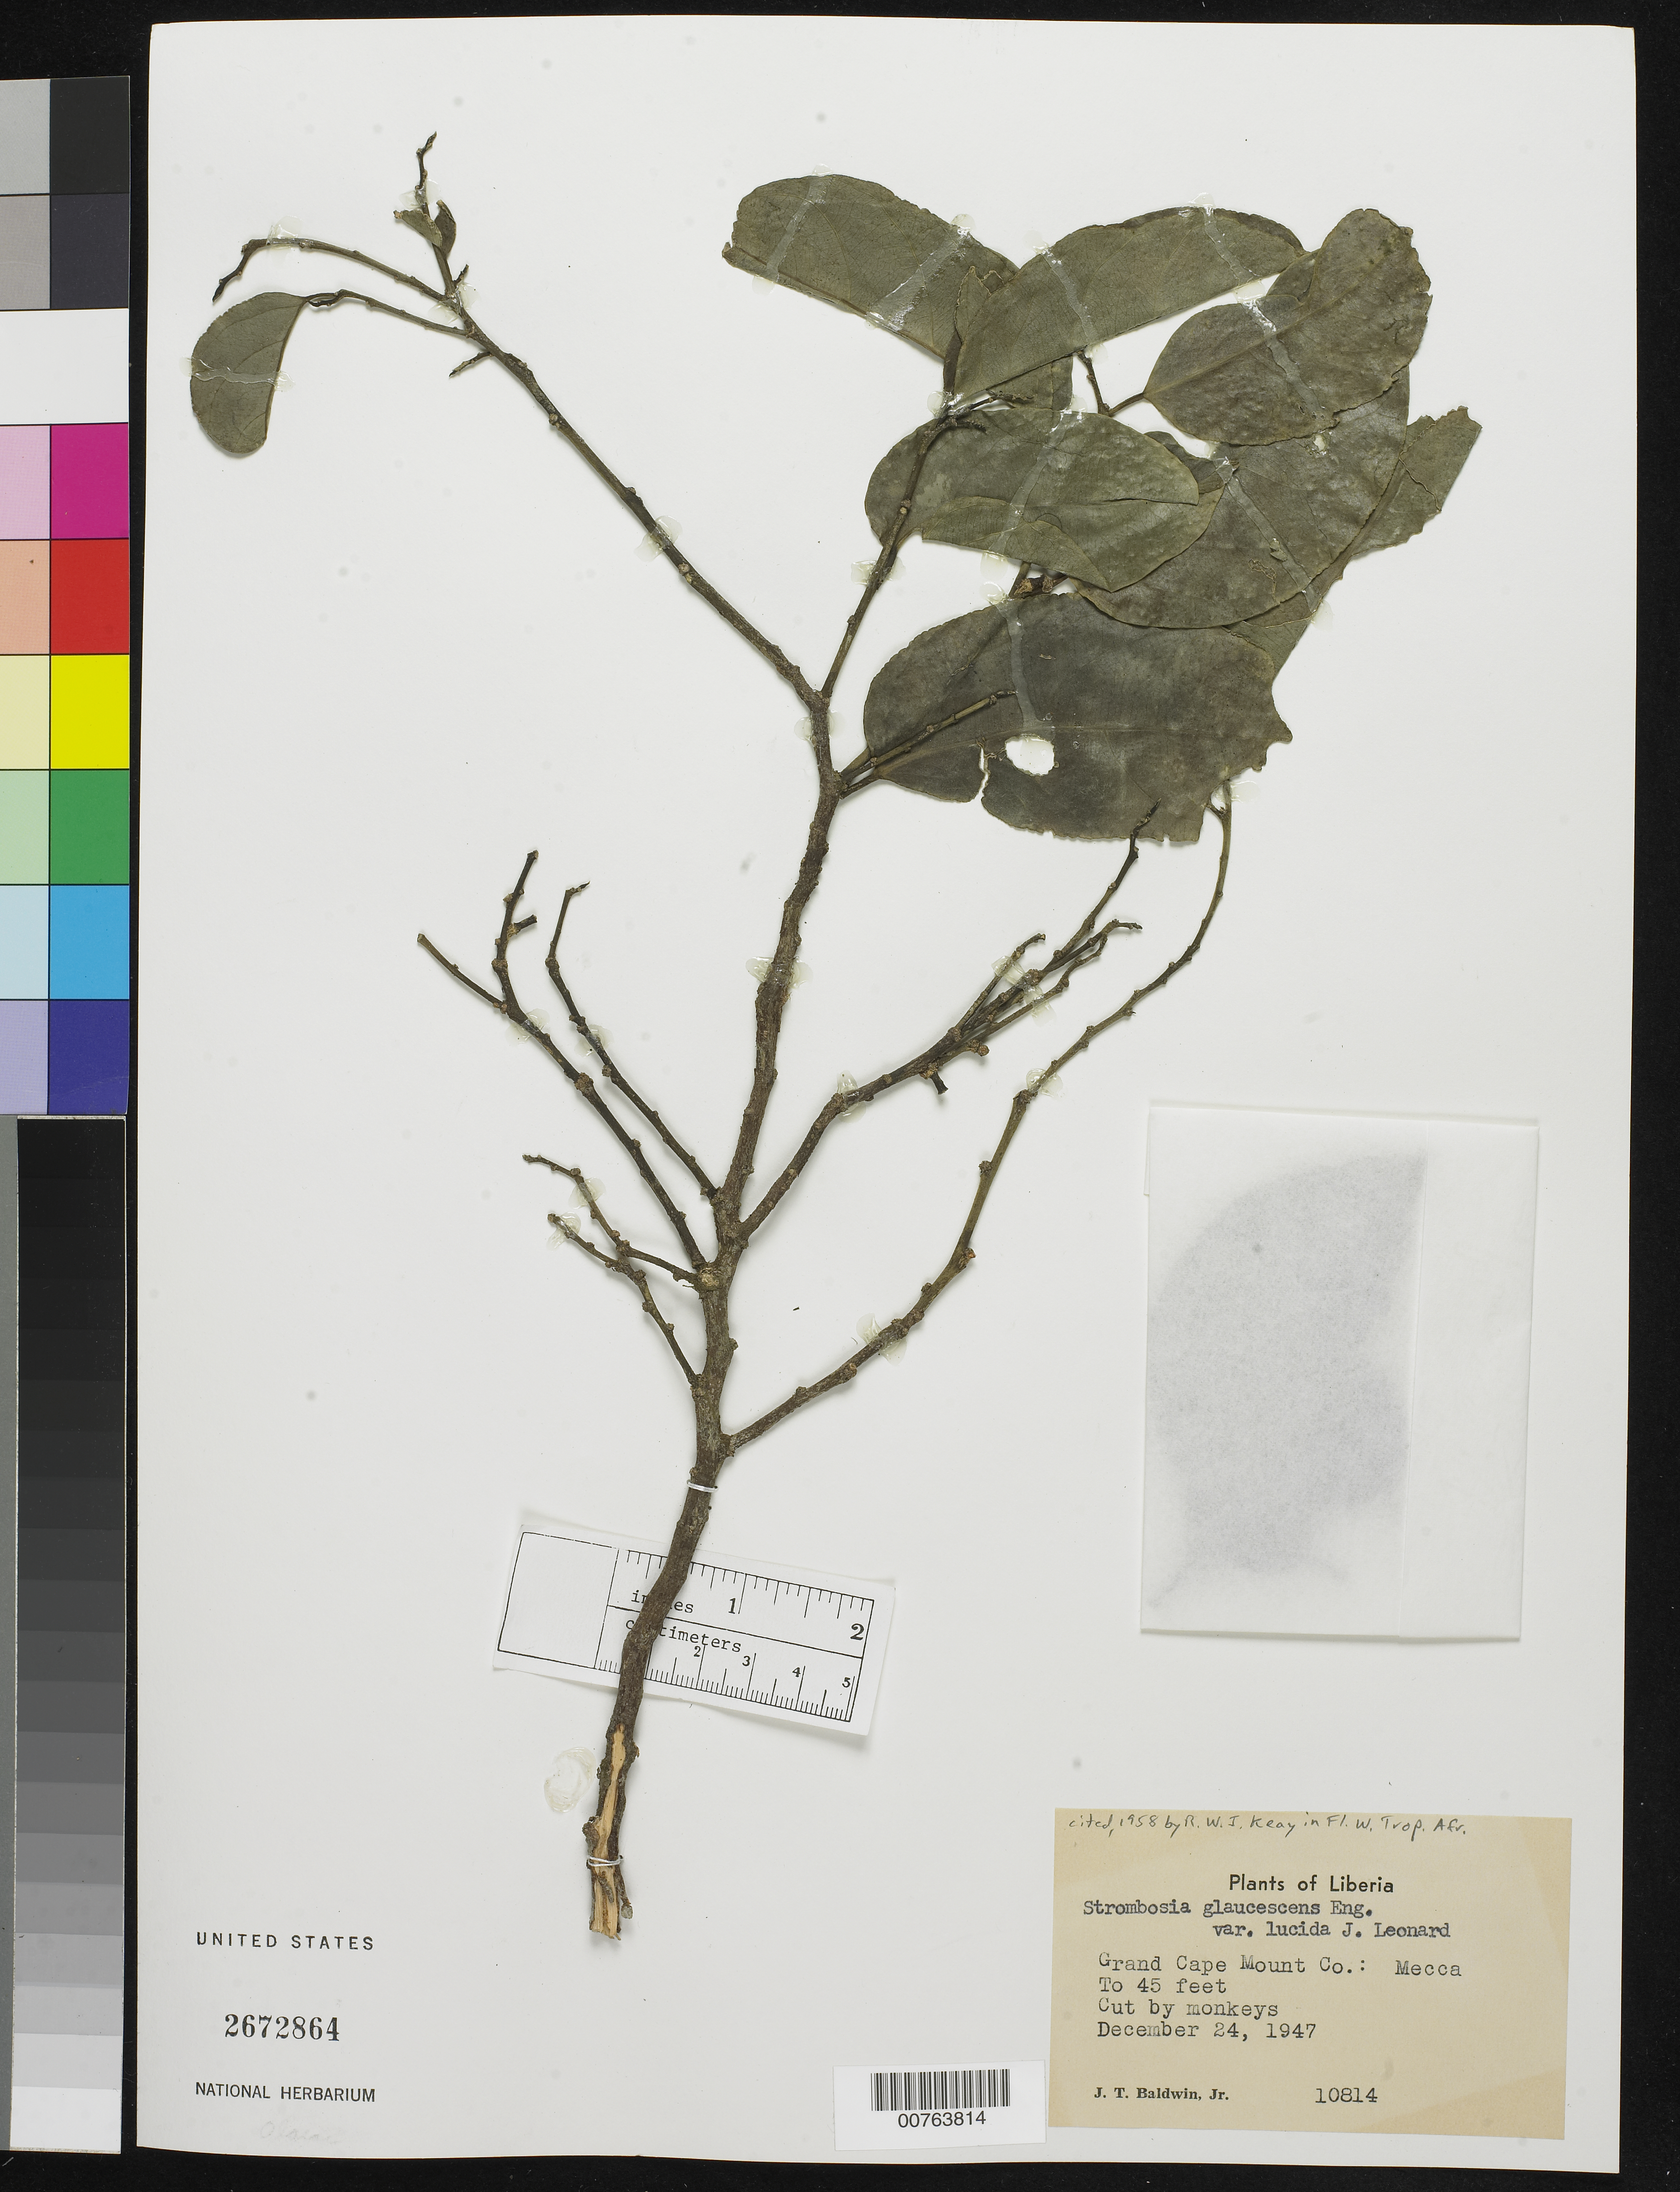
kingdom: Plantae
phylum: Tracheophyta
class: Magnoliopsida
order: Santalales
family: Strombosiaceae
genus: Strombosia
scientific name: Strombosia glaucescens var. lucida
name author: Engl.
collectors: J. T. Baldwin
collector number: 10814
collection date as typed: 24 Dec 1947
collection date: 1947-12-24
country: Liberia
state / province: Grand Cape Mount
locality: Mecca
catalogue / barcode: US 2672864